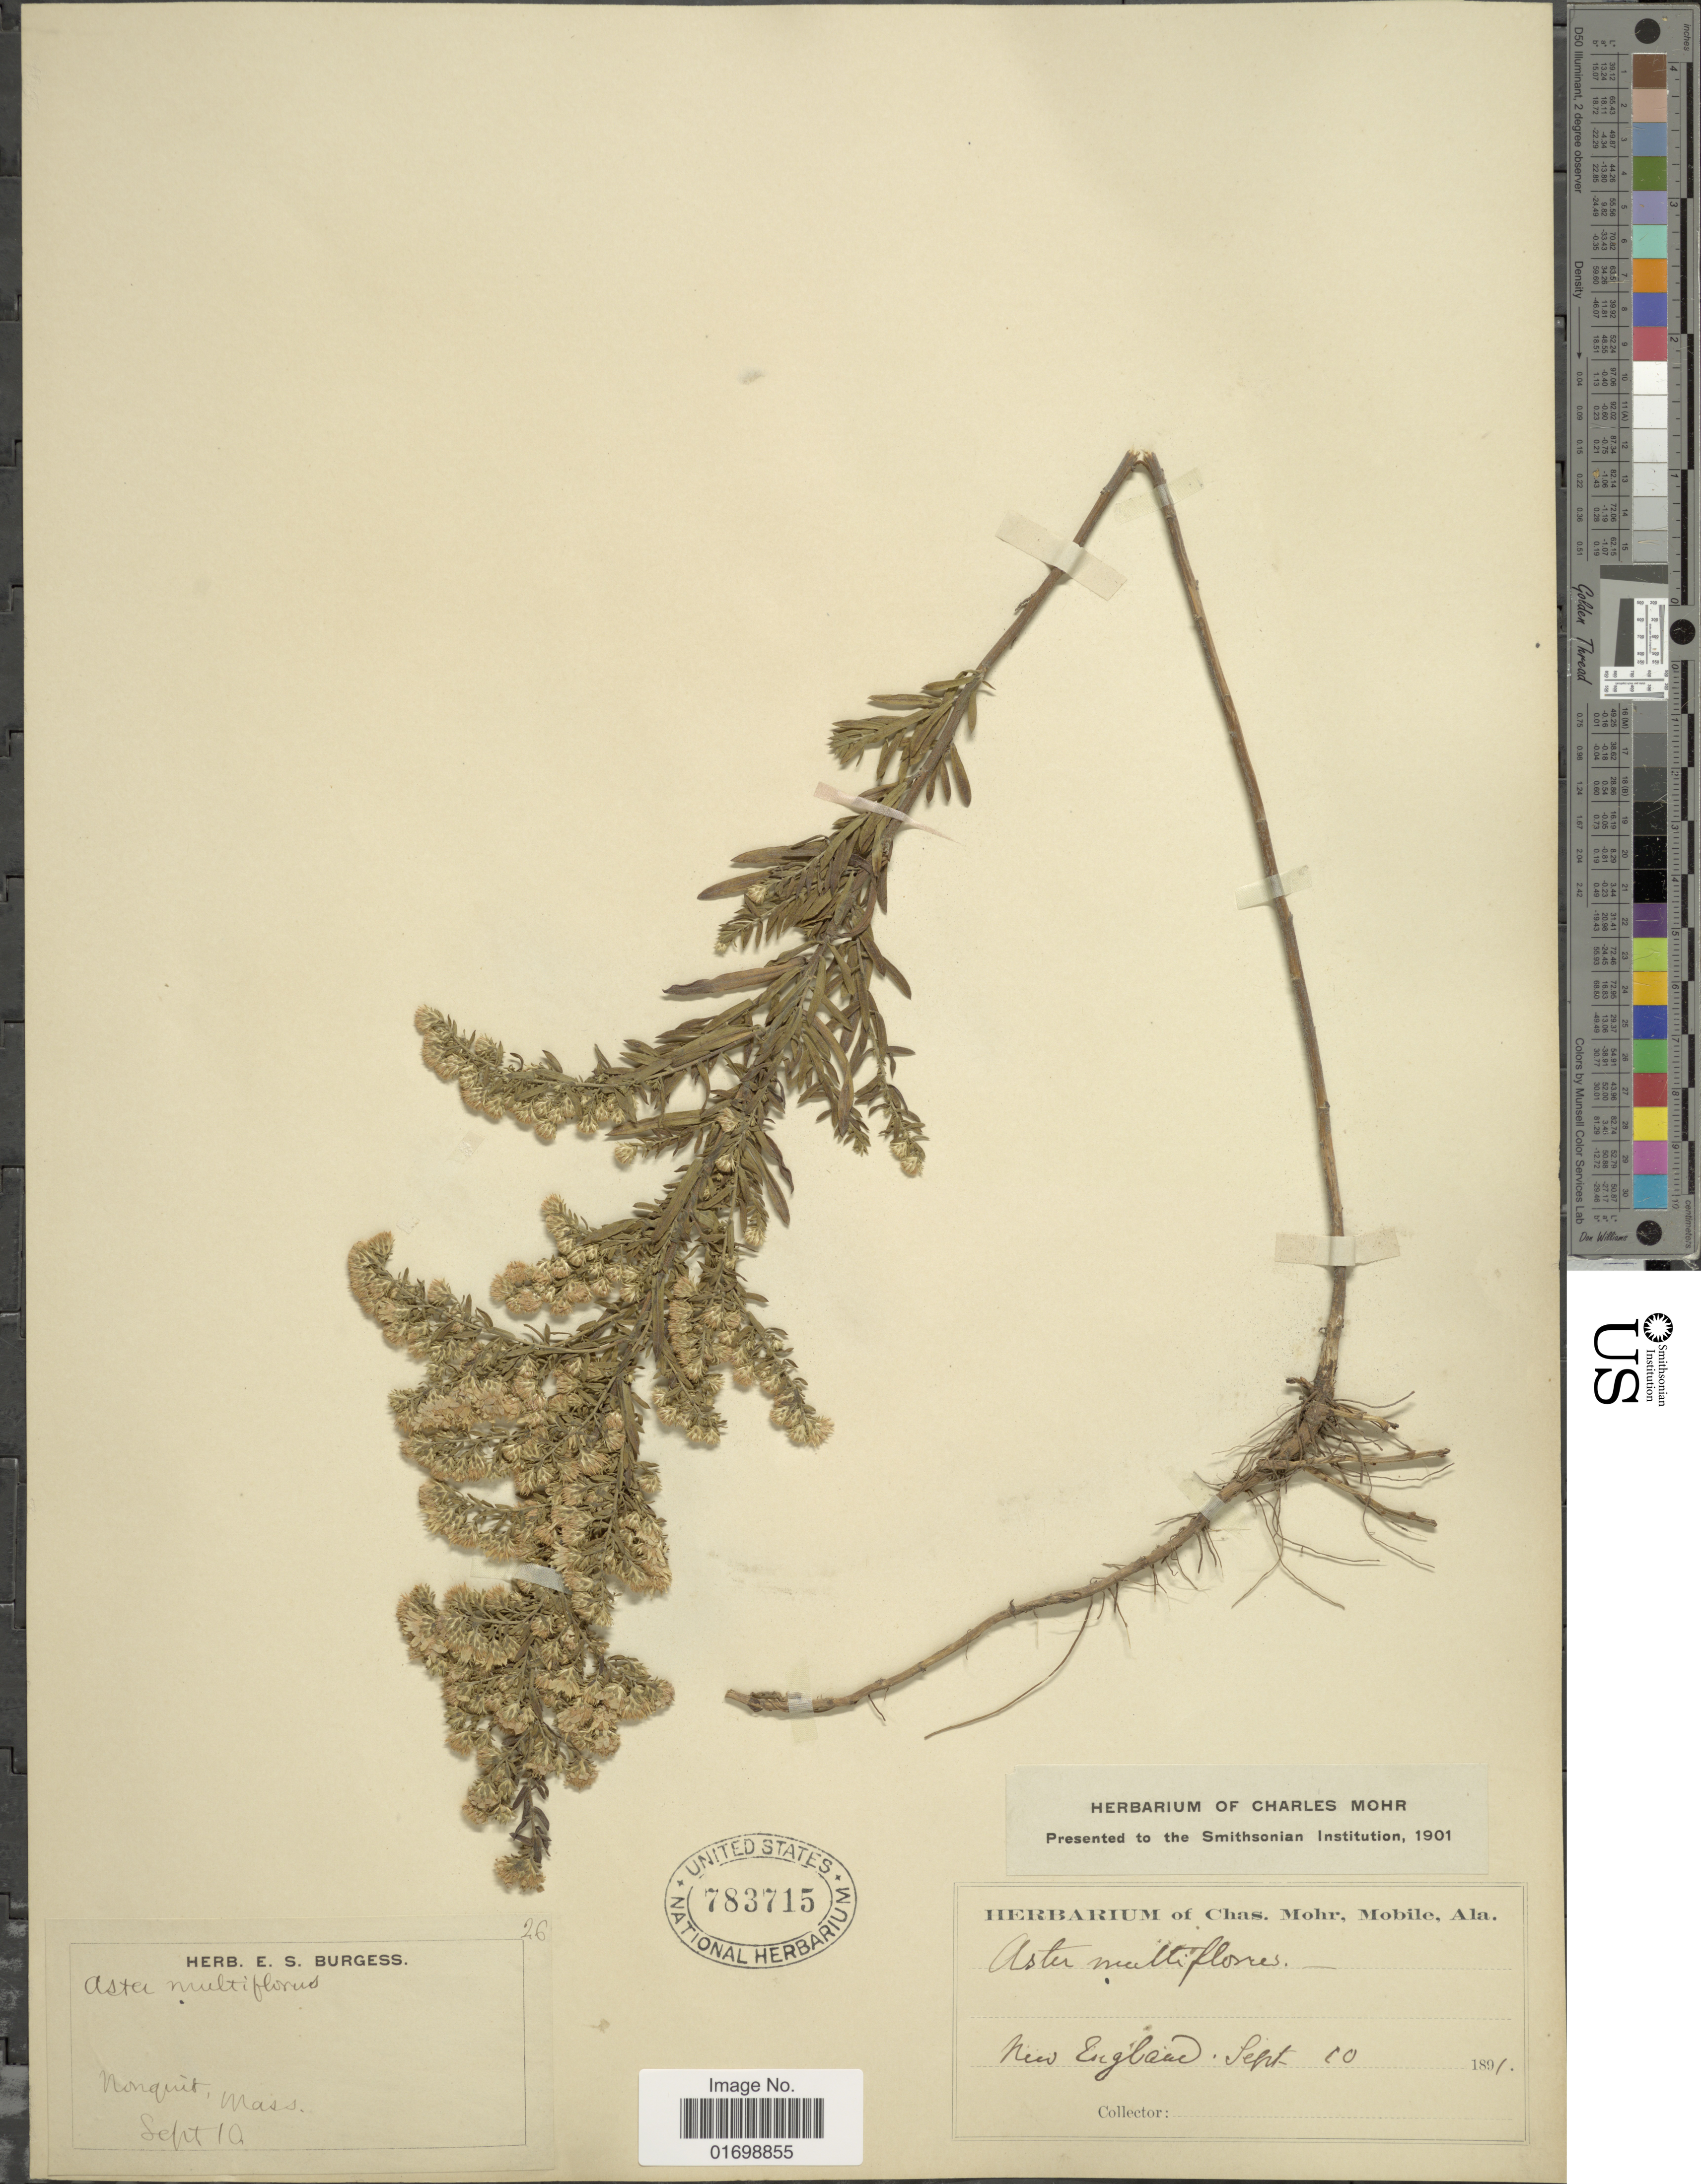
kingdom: Plantae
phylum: Tracheophyta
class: Magnoliopsida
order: Asterales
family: Asteraceae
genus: Symphyotrichum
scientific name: Symphyotrichum ericoides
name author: (L.) G.L. Nesom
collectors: ex herb. Charles Mohr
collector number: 26?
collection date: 1891-09-10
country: United States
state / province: Massachusetts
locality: Nonquit [unsure placement], New England.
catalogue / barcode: US 783715